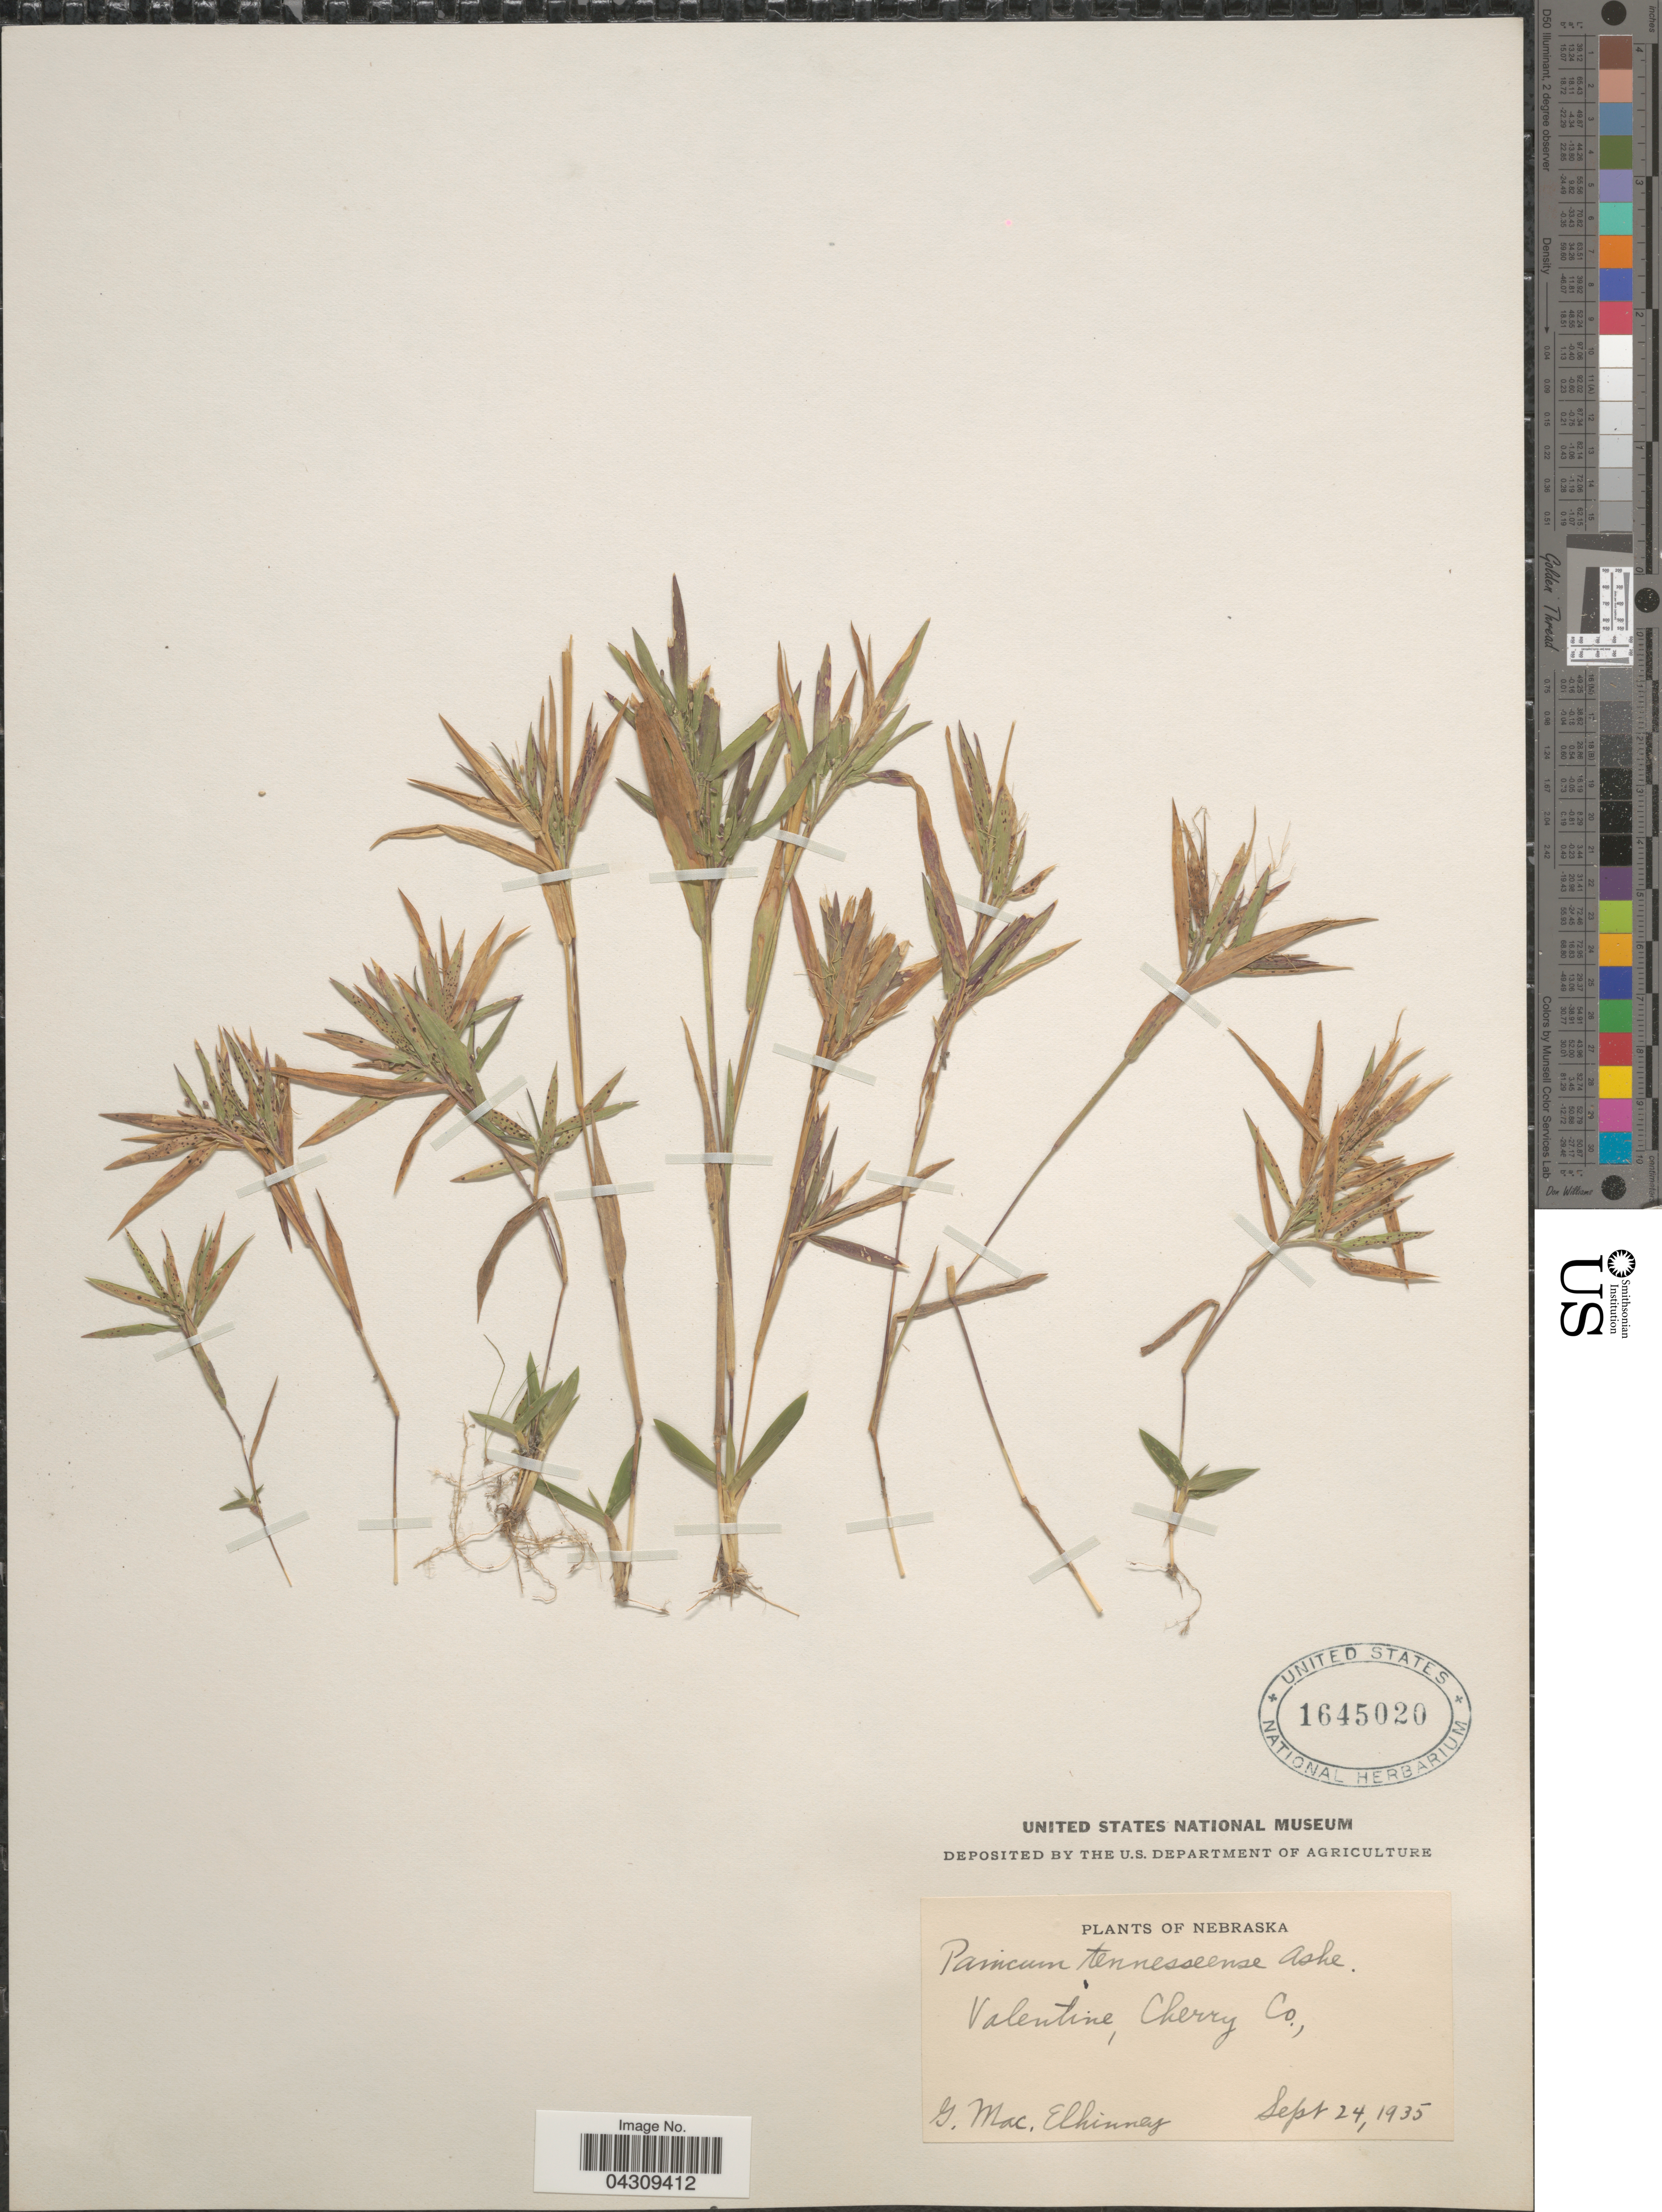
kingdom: Plantae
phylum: Tracheophyta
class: Liliopsida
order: Poales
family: Poaceae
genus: Dichanthelium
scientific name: Dichanthelium acuminatum var. acuminatum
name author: (Sw.) Gould & C.A. Clark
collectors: G. Elhinney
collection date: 1935-09-24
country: United States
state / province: Nebraska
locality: Valentine, Cherry Co.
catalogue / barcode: US 1645020